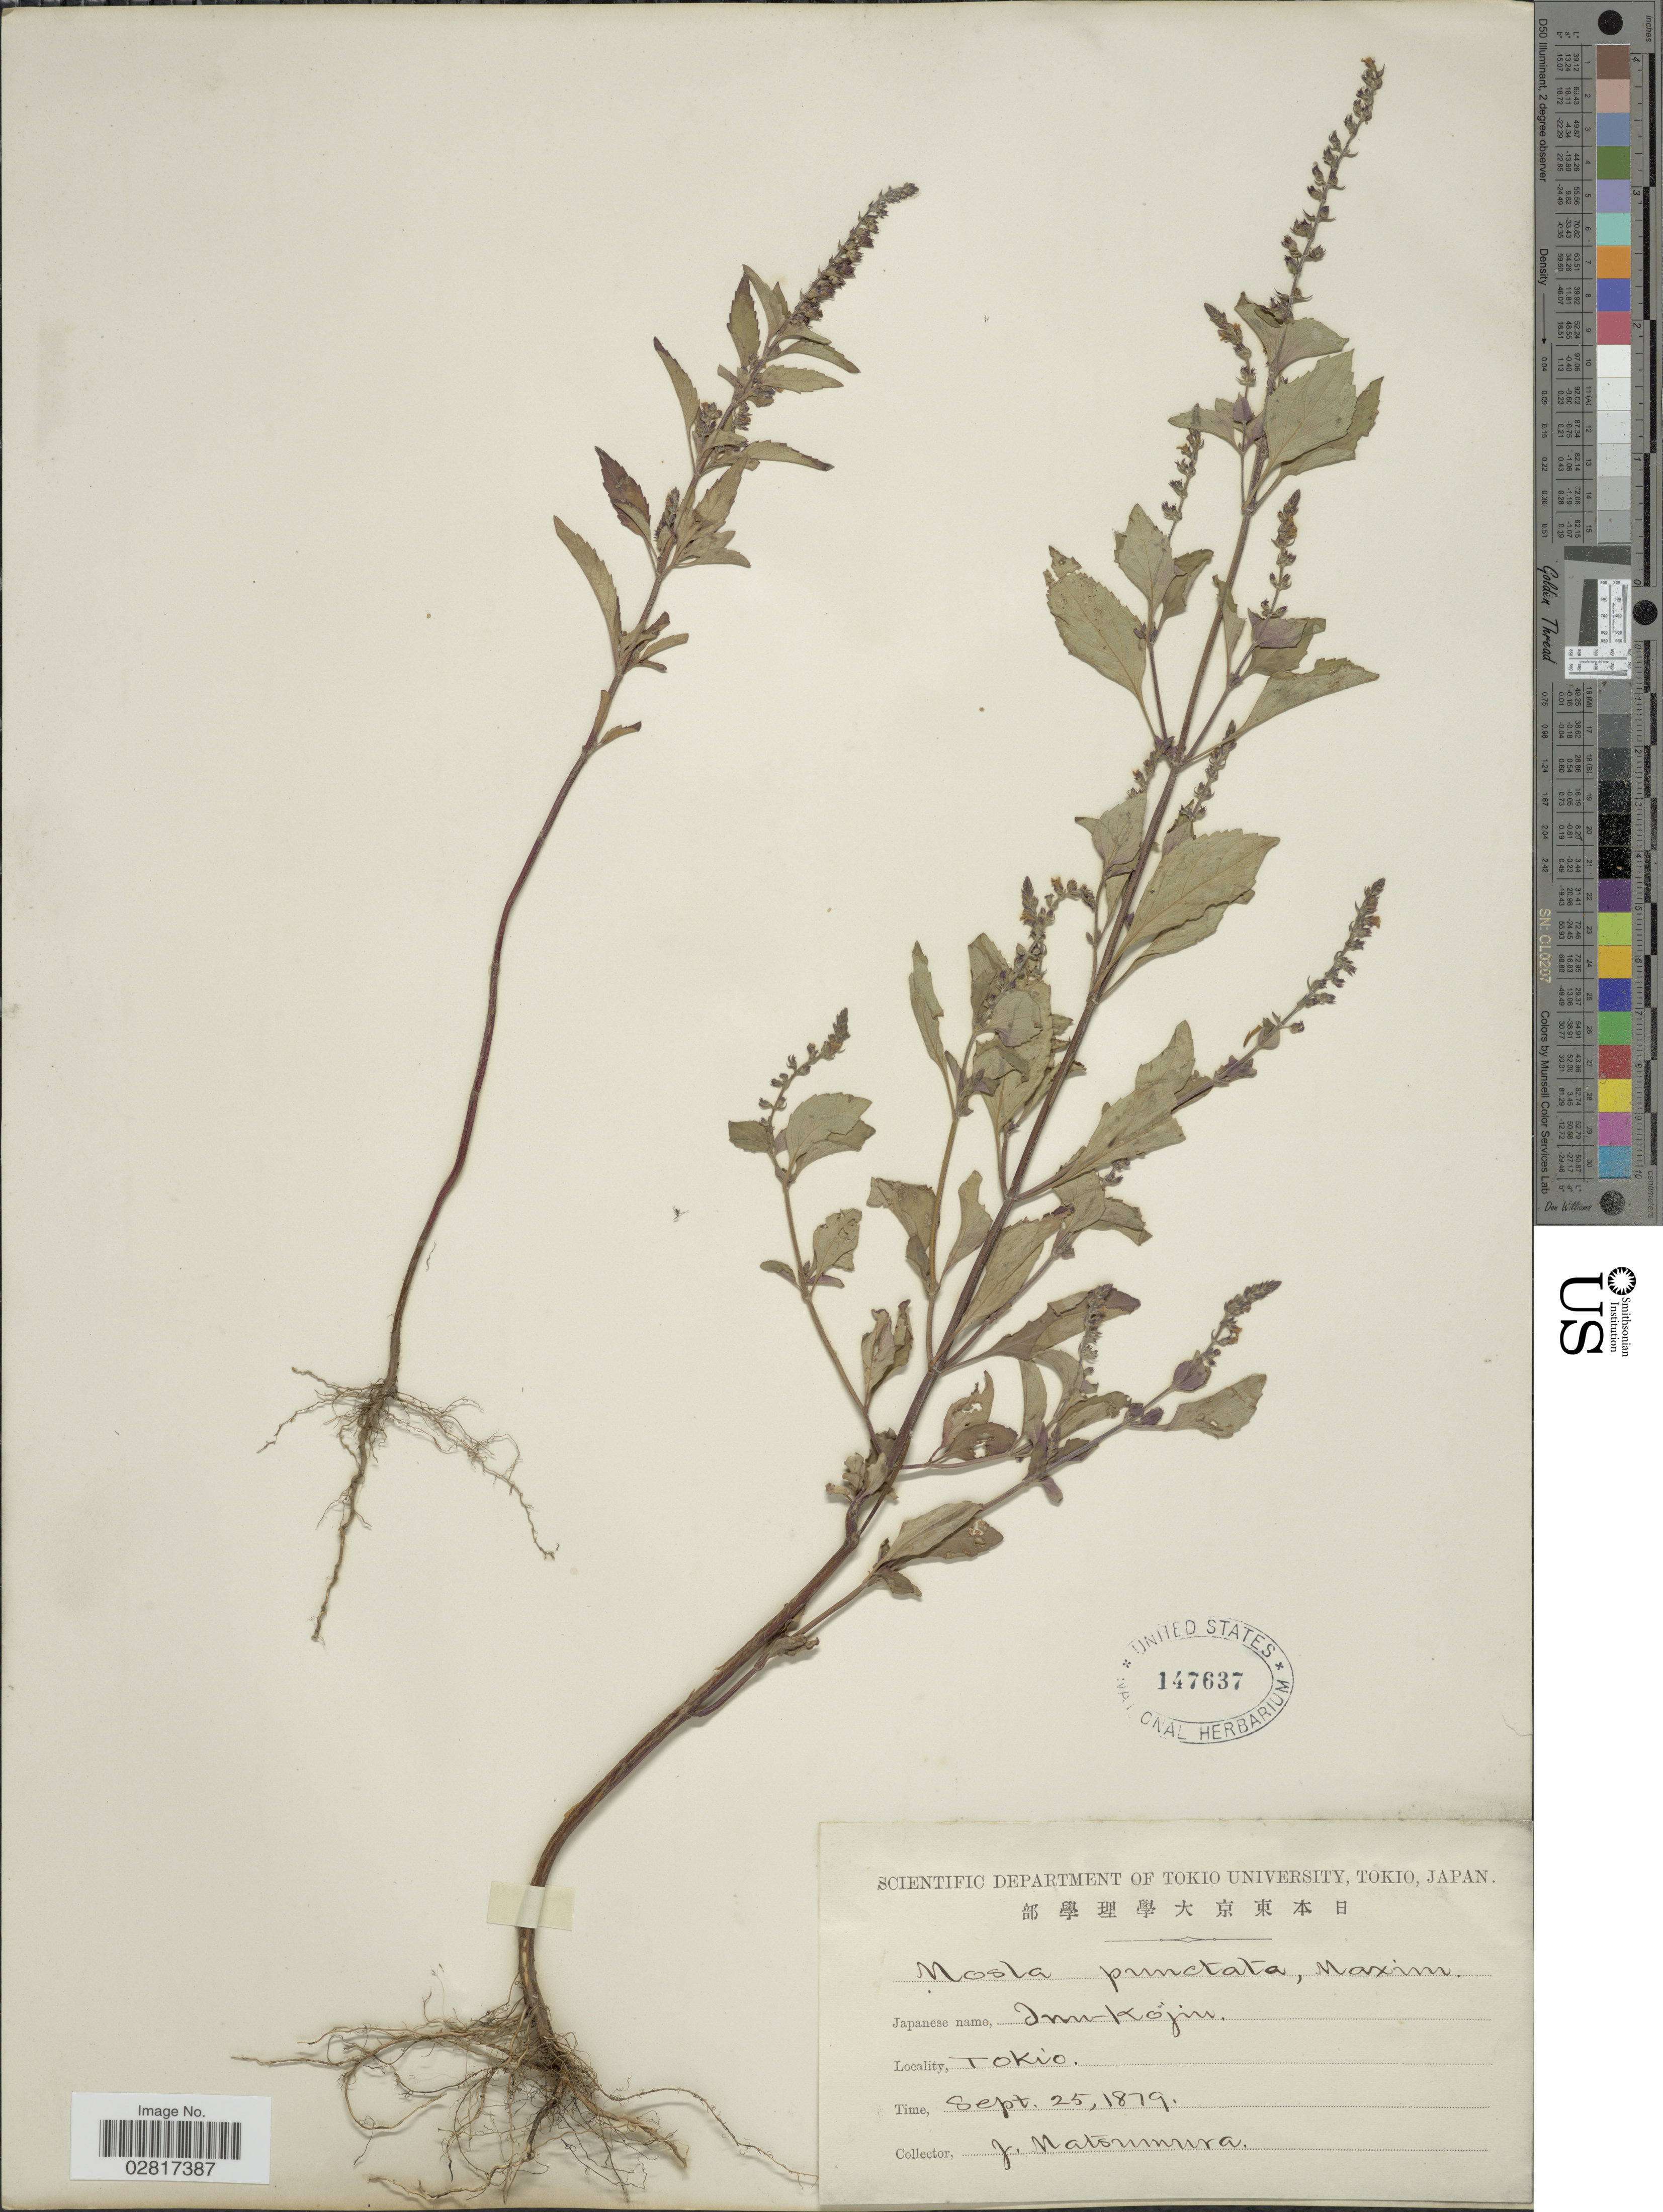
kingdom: Plantae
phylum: Tracheophyta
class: Magnoliopsida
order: Lamiales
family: Lamiaceae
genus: Mosla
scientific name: Mosla scabra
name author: (Thunb.) C.Y. Wu & H.W. Li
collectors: J. Matsumura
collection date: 1879-09-25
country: Japan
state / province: Tokyo, Federal City of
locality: Tokio.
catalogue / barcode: US 147637